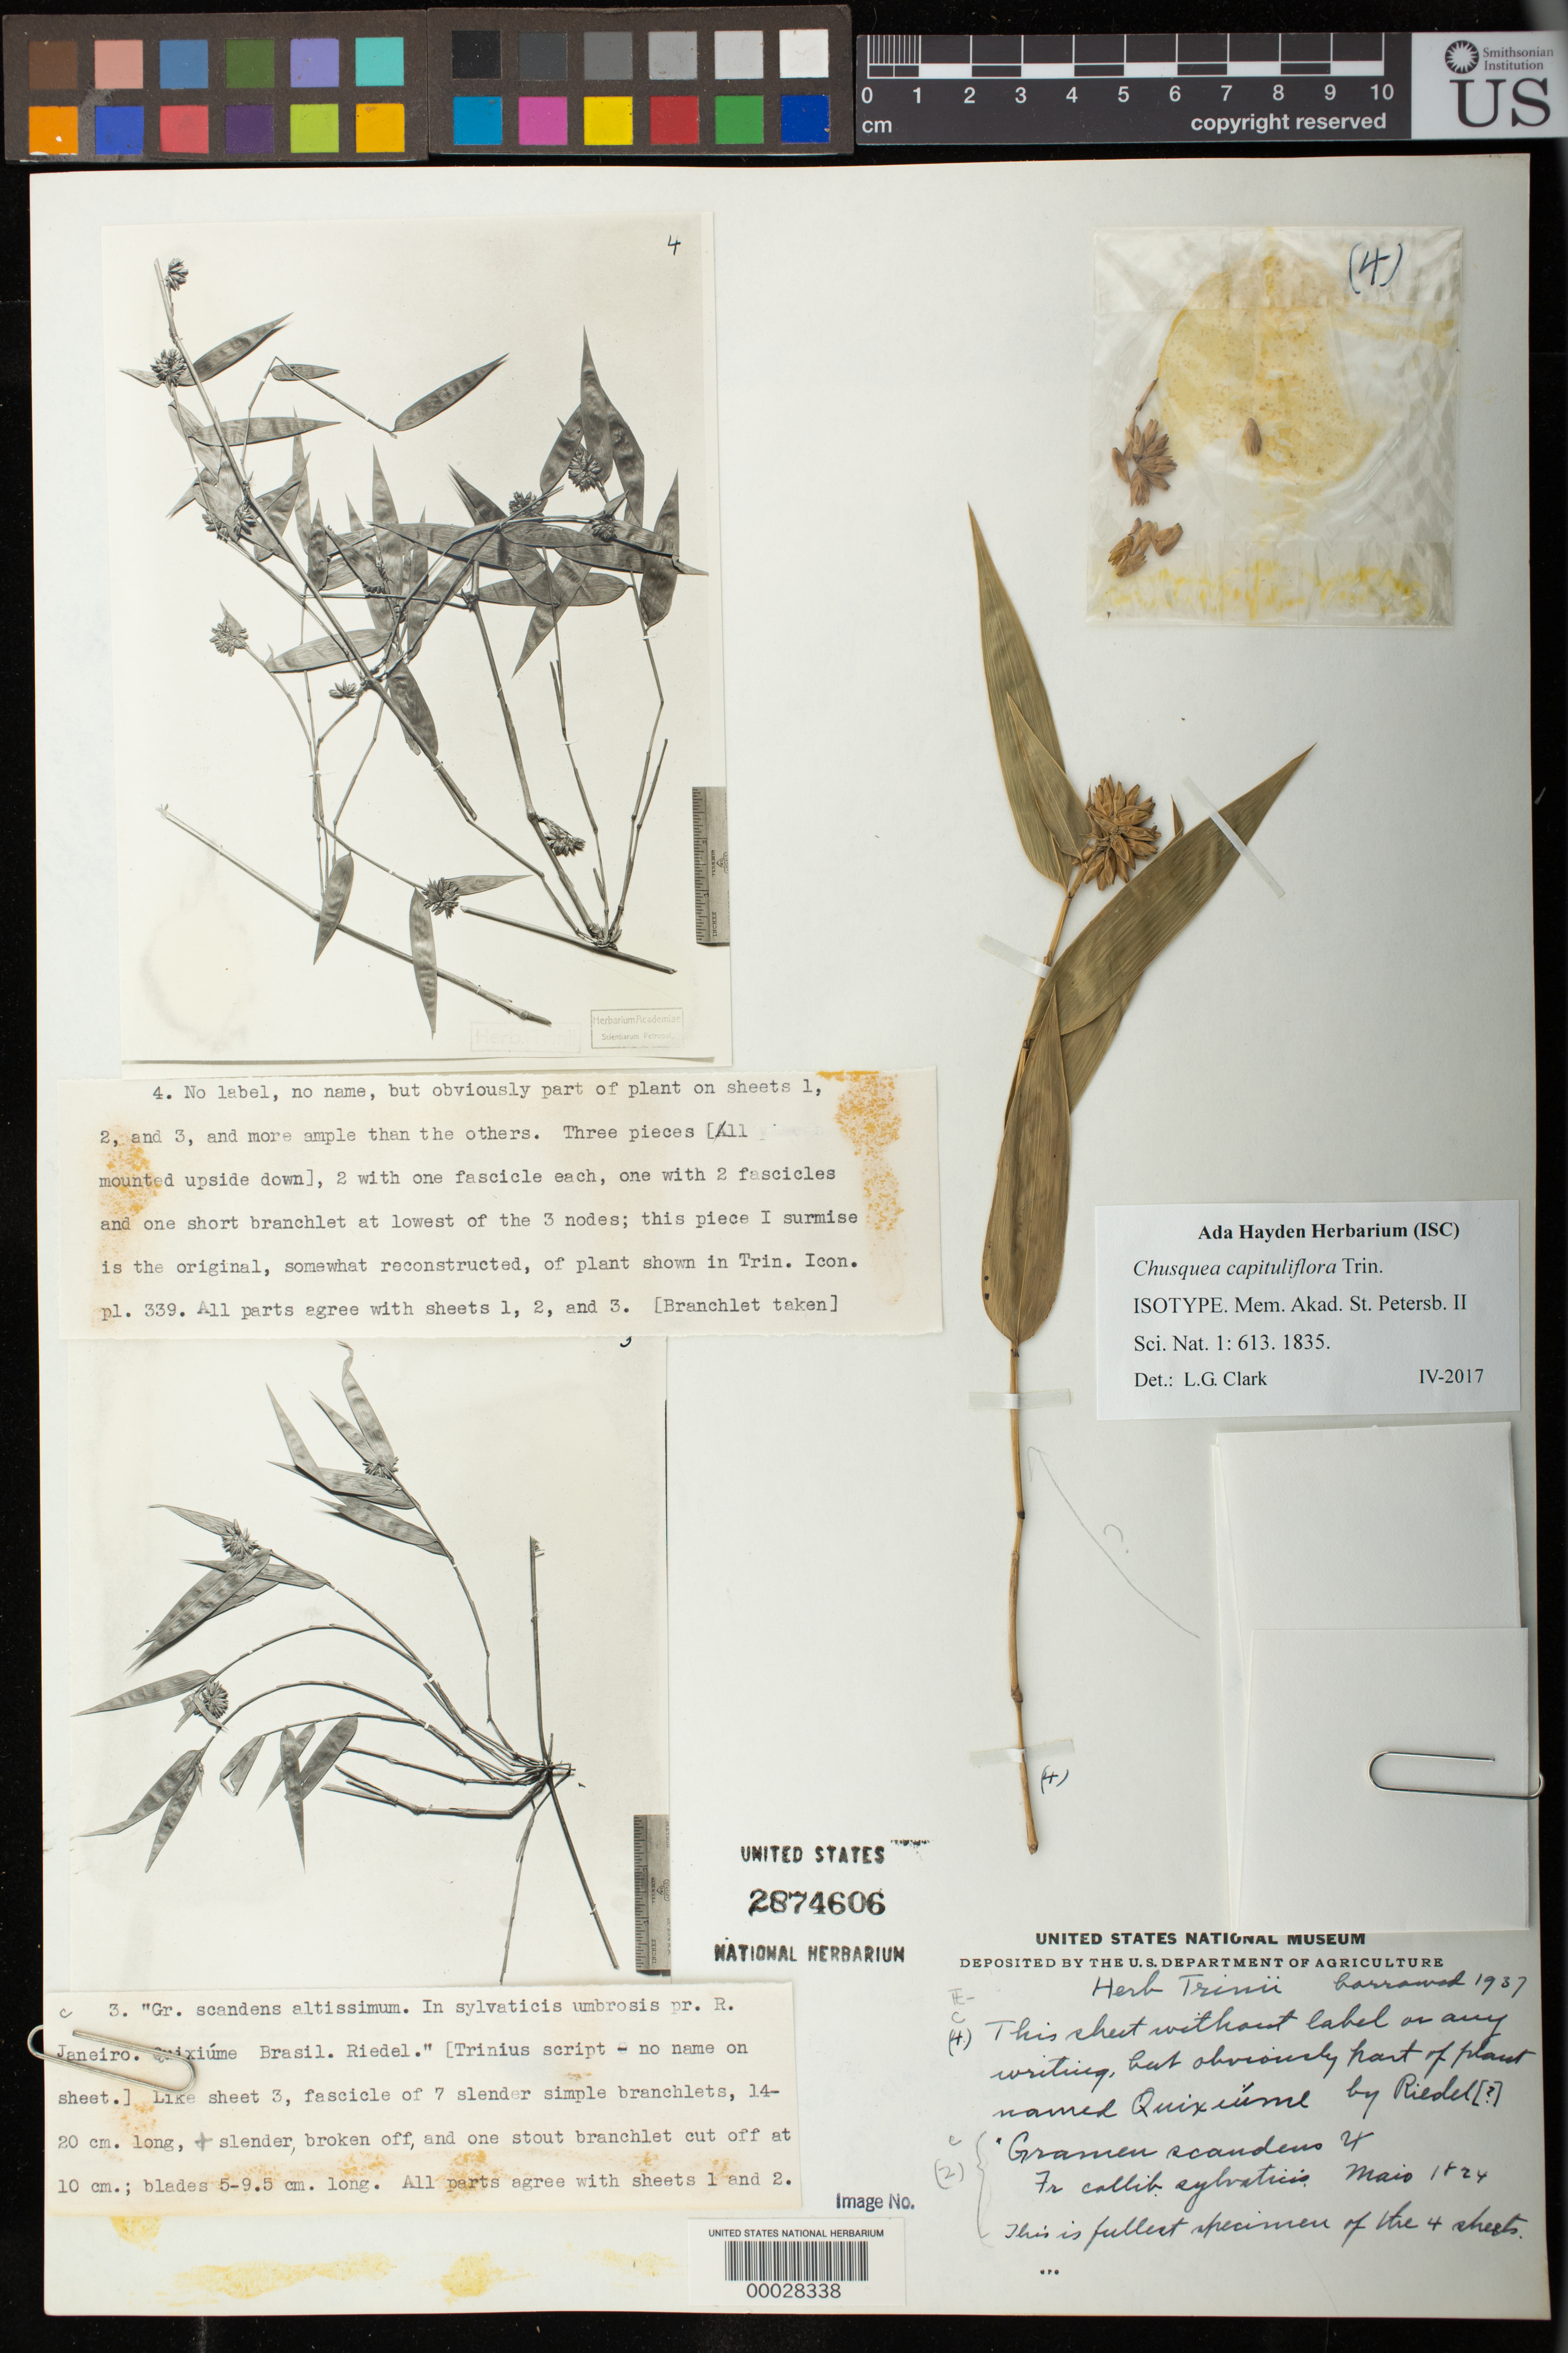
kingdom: Plantae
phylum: Tracheophyta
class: Liliopsida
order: Poales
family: Poaceae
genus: Chusquea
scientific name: Chusquea capituliflora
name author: Trin.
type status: Isotype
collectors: L. Riedel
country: Brazil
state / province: Rio de Janeiro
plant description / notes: Photographs and fragmentary material of type specimens (both?) ex herb. Trin. A confusing set of sheets, notes, and fragments. See additional related notes on accompanying sheet, USNH 2874607. [A third unnumbered herbarium sheet with this set bears a photograph only, with no associated specimen]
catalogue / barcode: US 2874606